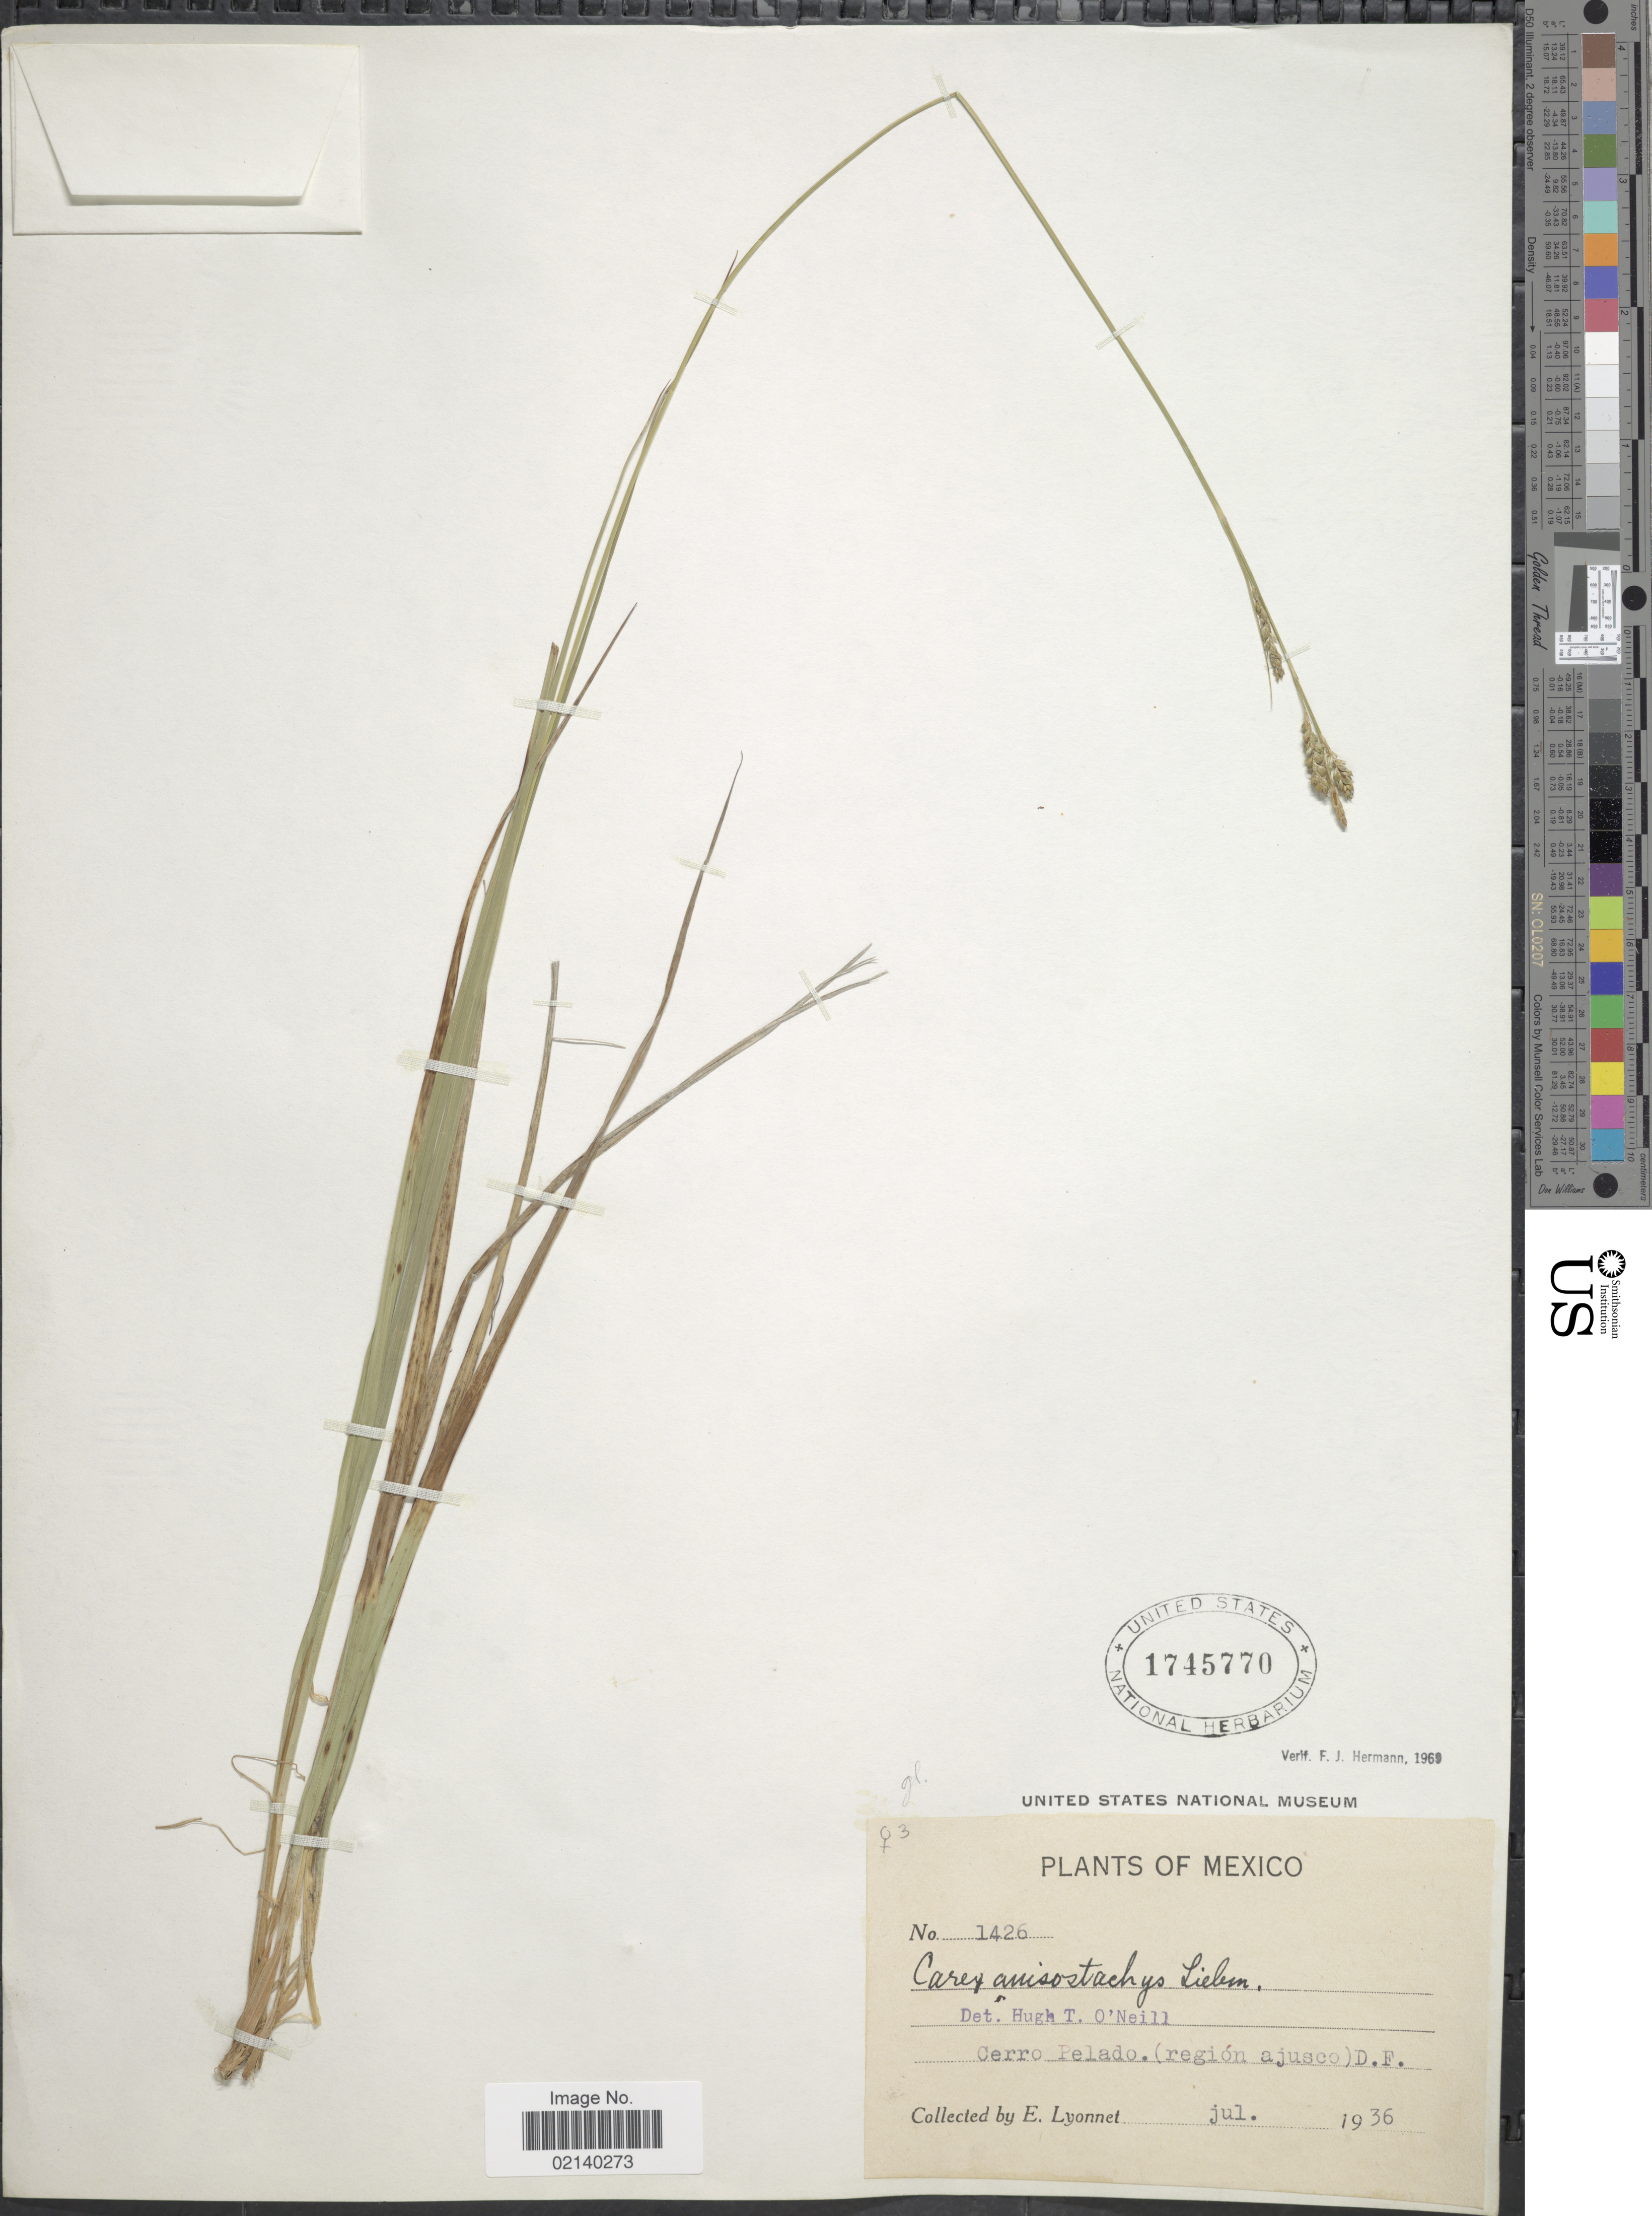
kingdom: Plantae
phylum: Tracheophyta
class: Liliopsida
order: Poales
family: Cyperaceae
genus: Carex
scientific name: Carex anisostachys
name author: Liebm.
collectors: E. Lyonnet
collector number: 1426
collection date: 1936-07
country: Mexico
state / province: Distrito Federal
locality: Cerro Pelado. (region ajusco)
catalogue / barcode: US 1745770